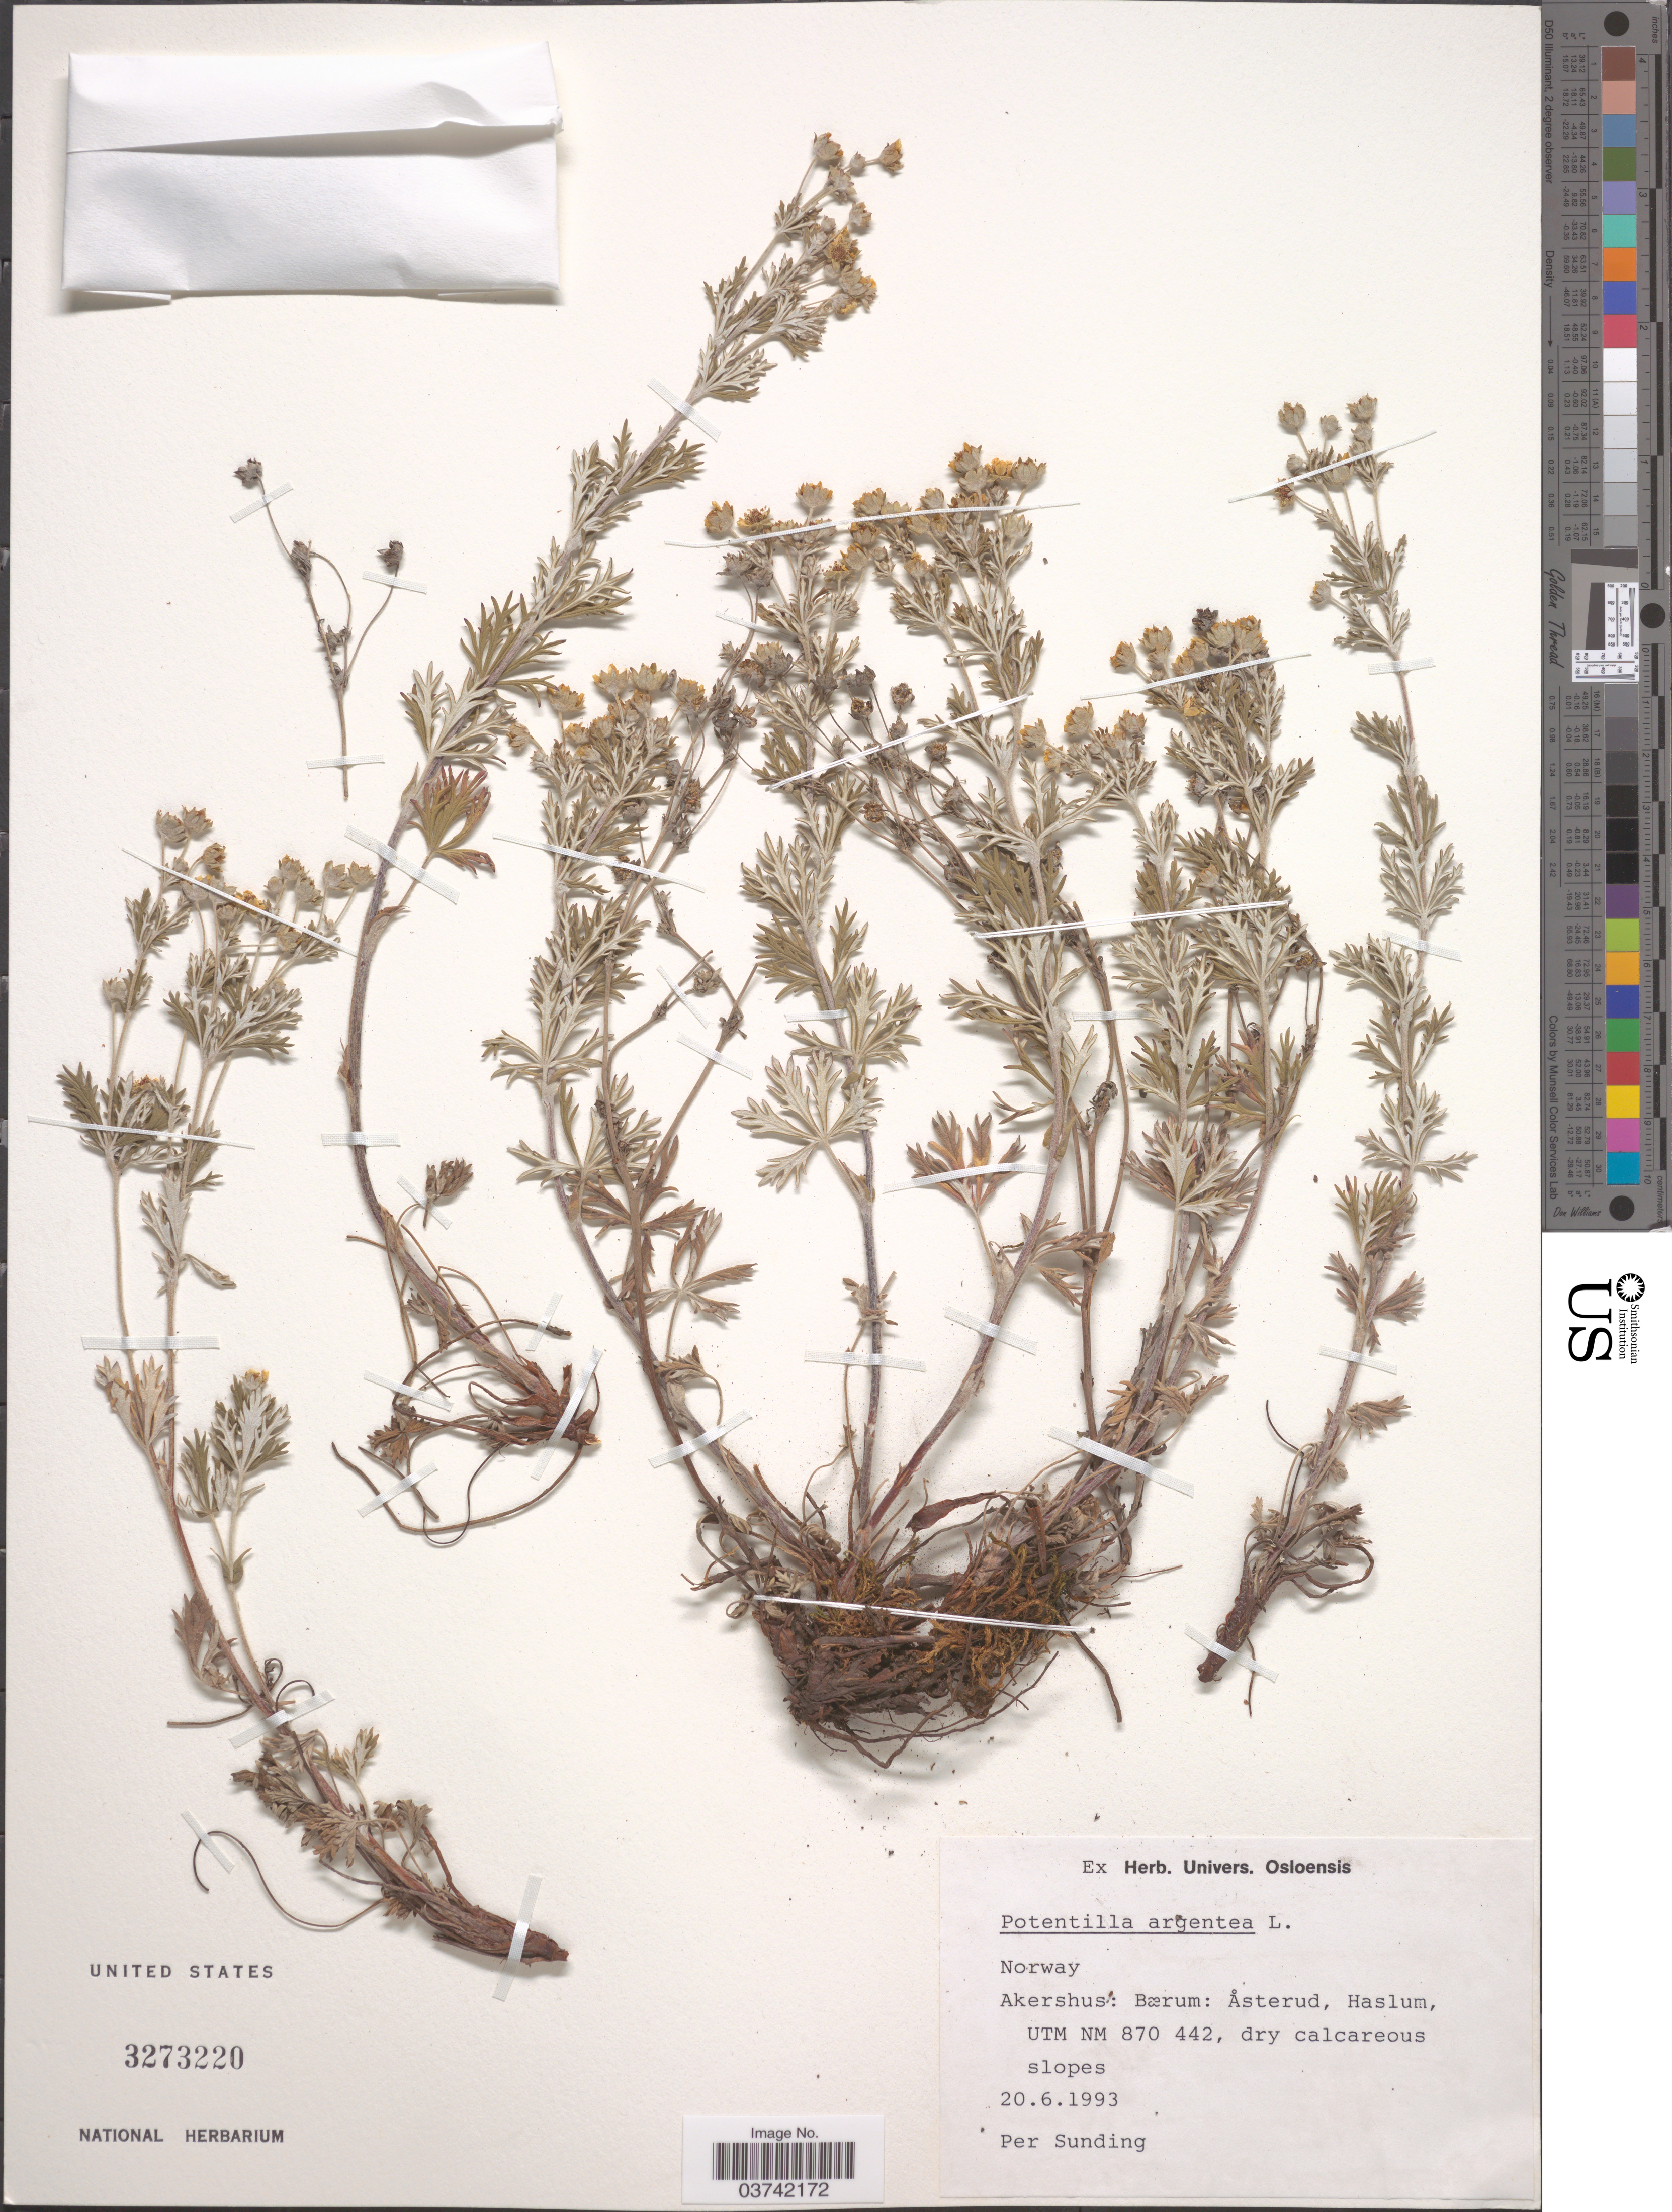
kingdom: Plantae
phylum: Tracheophyta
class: Magnoliopsida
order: Rosales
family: Rosaceae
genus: Potentilla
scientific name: Potentilla argentea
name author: L.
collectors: P. O. Sunding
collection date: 1993-06-20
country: Norway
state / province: Akershus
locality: Bærum: Åsterud, Haslum, UTM NM 870 442.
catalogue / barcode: US 3273220